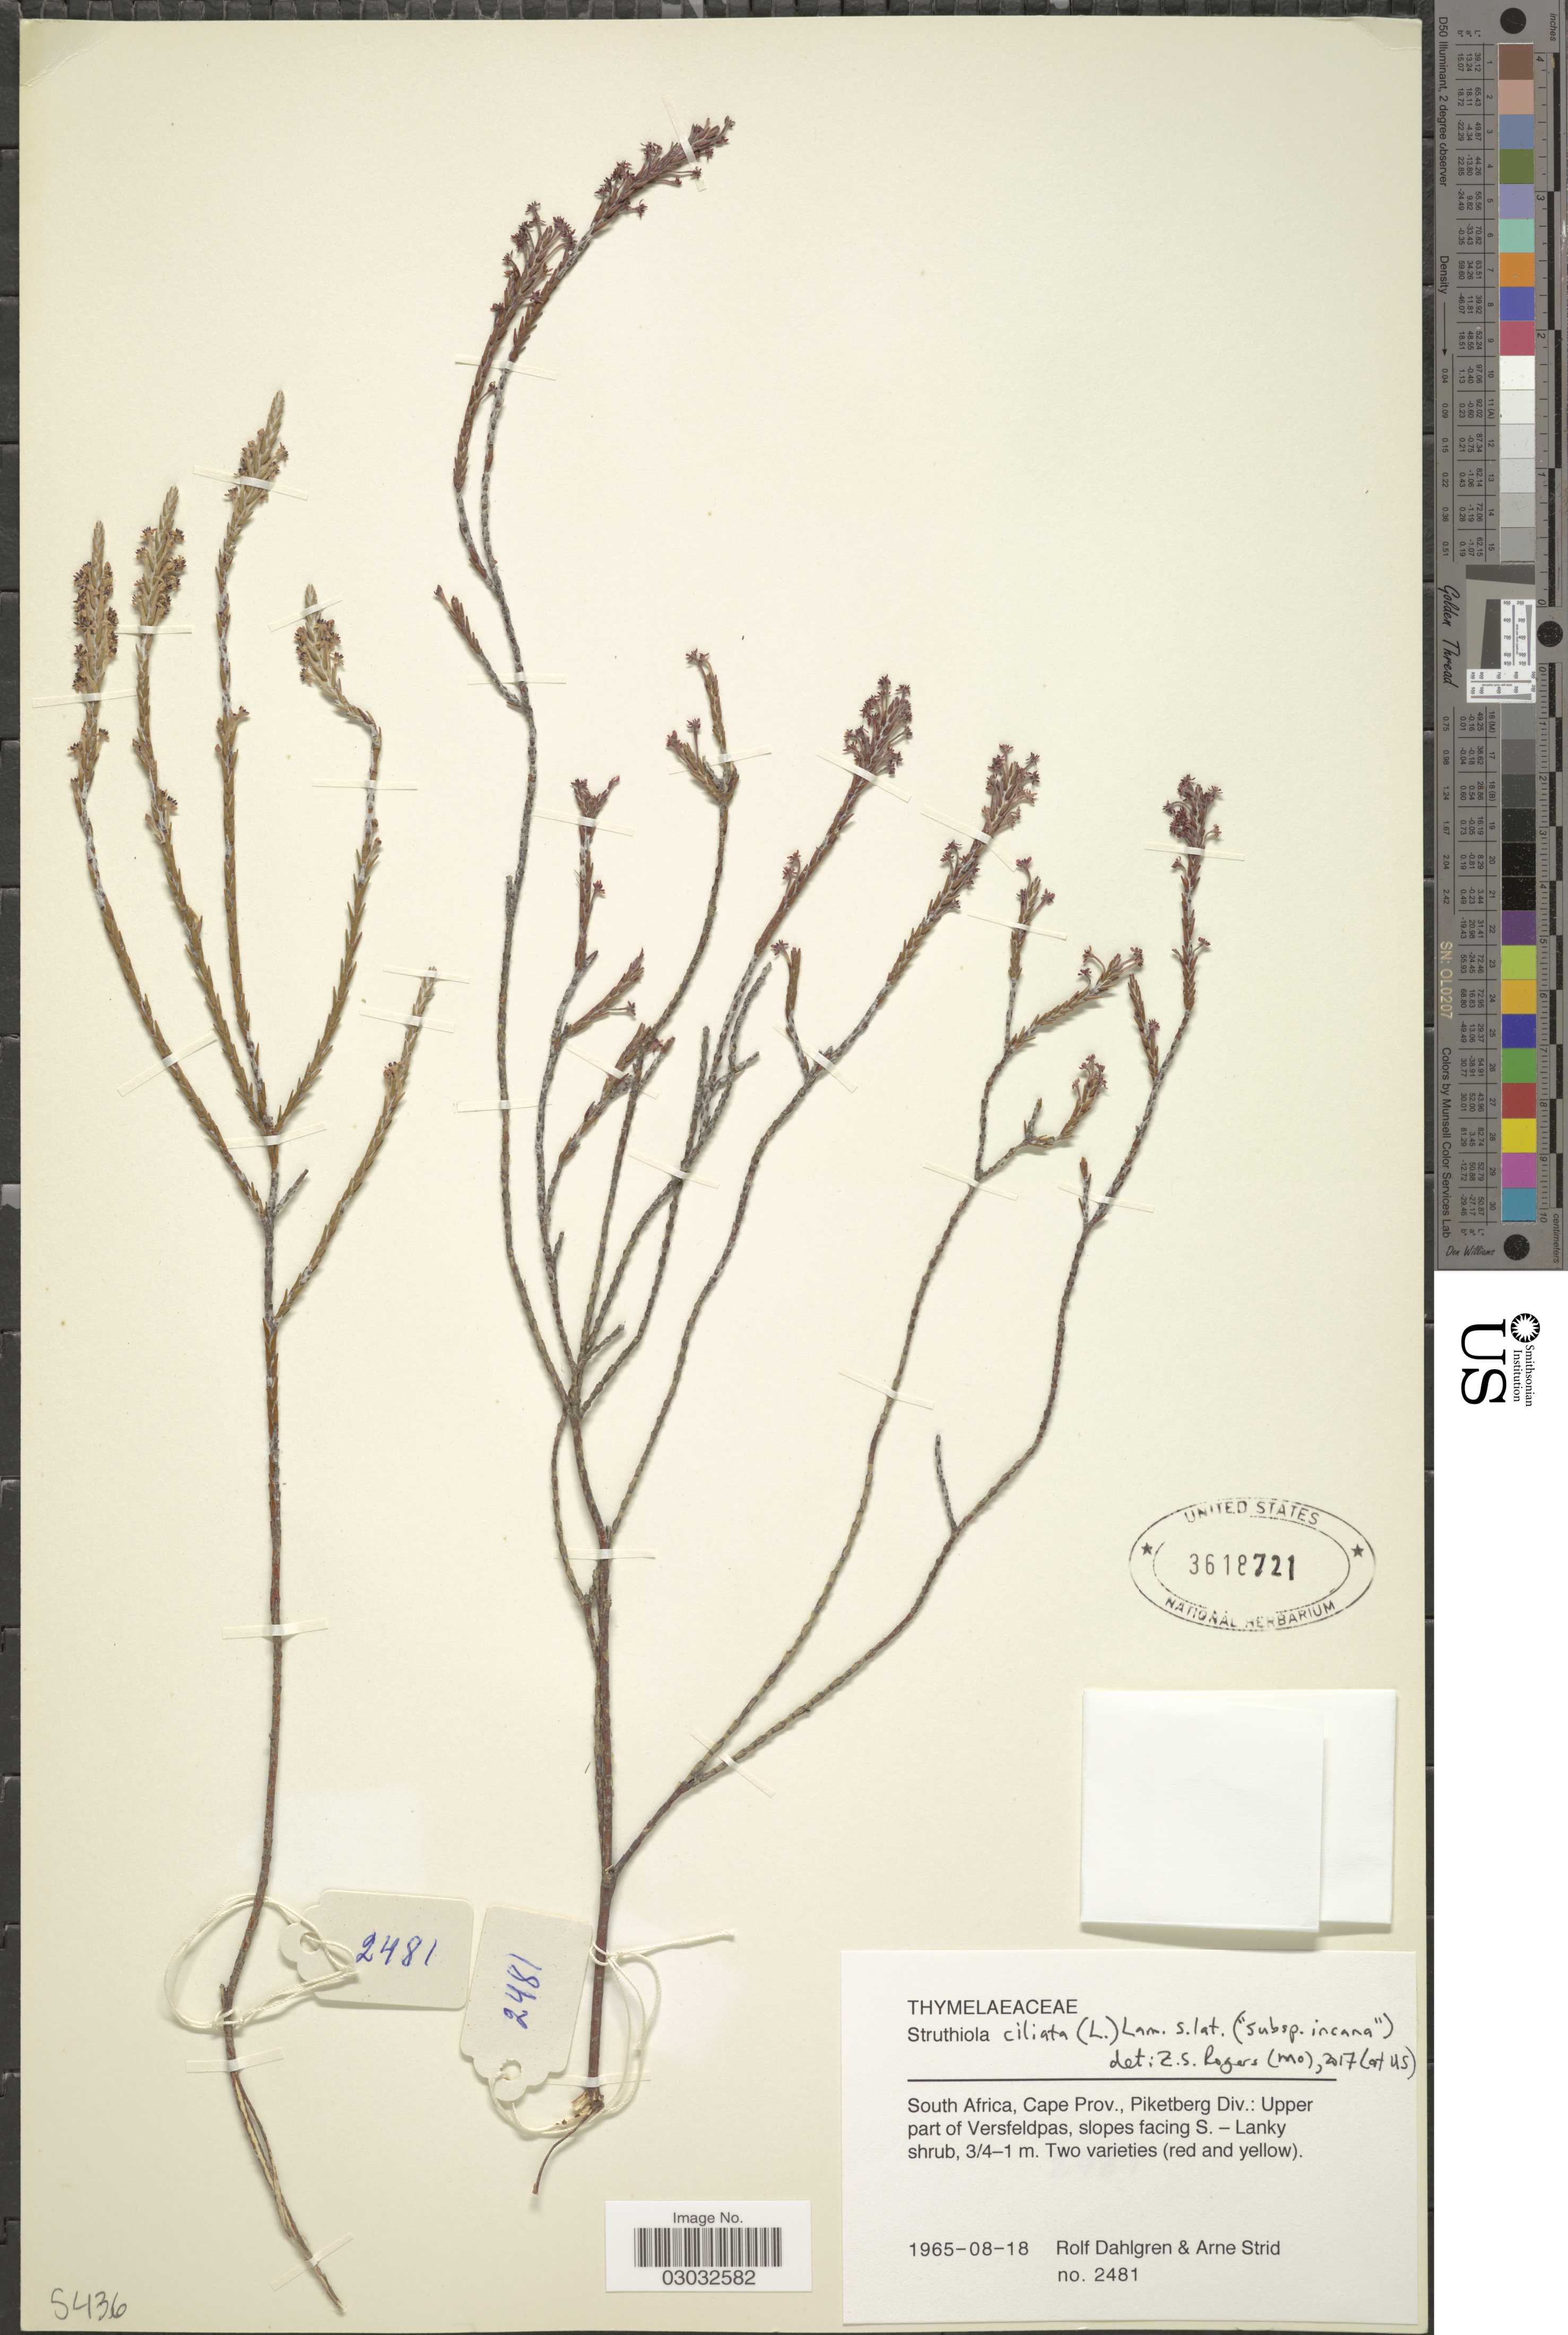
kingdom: Plantae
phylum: Tracheophyta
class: Magnoliopsida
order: Malvales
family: Thymelaeaceae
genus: Struthiola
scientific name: Struthiola ciliata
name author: (L.) Lam.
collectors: R. Dahlgren & A. Strid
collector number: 2481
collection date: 1965-08-18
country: South Africa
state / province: Western Cape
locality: Piketberg Div.: Upper part of Versfeldpas, slopes facing S.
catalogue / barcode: US 3618721